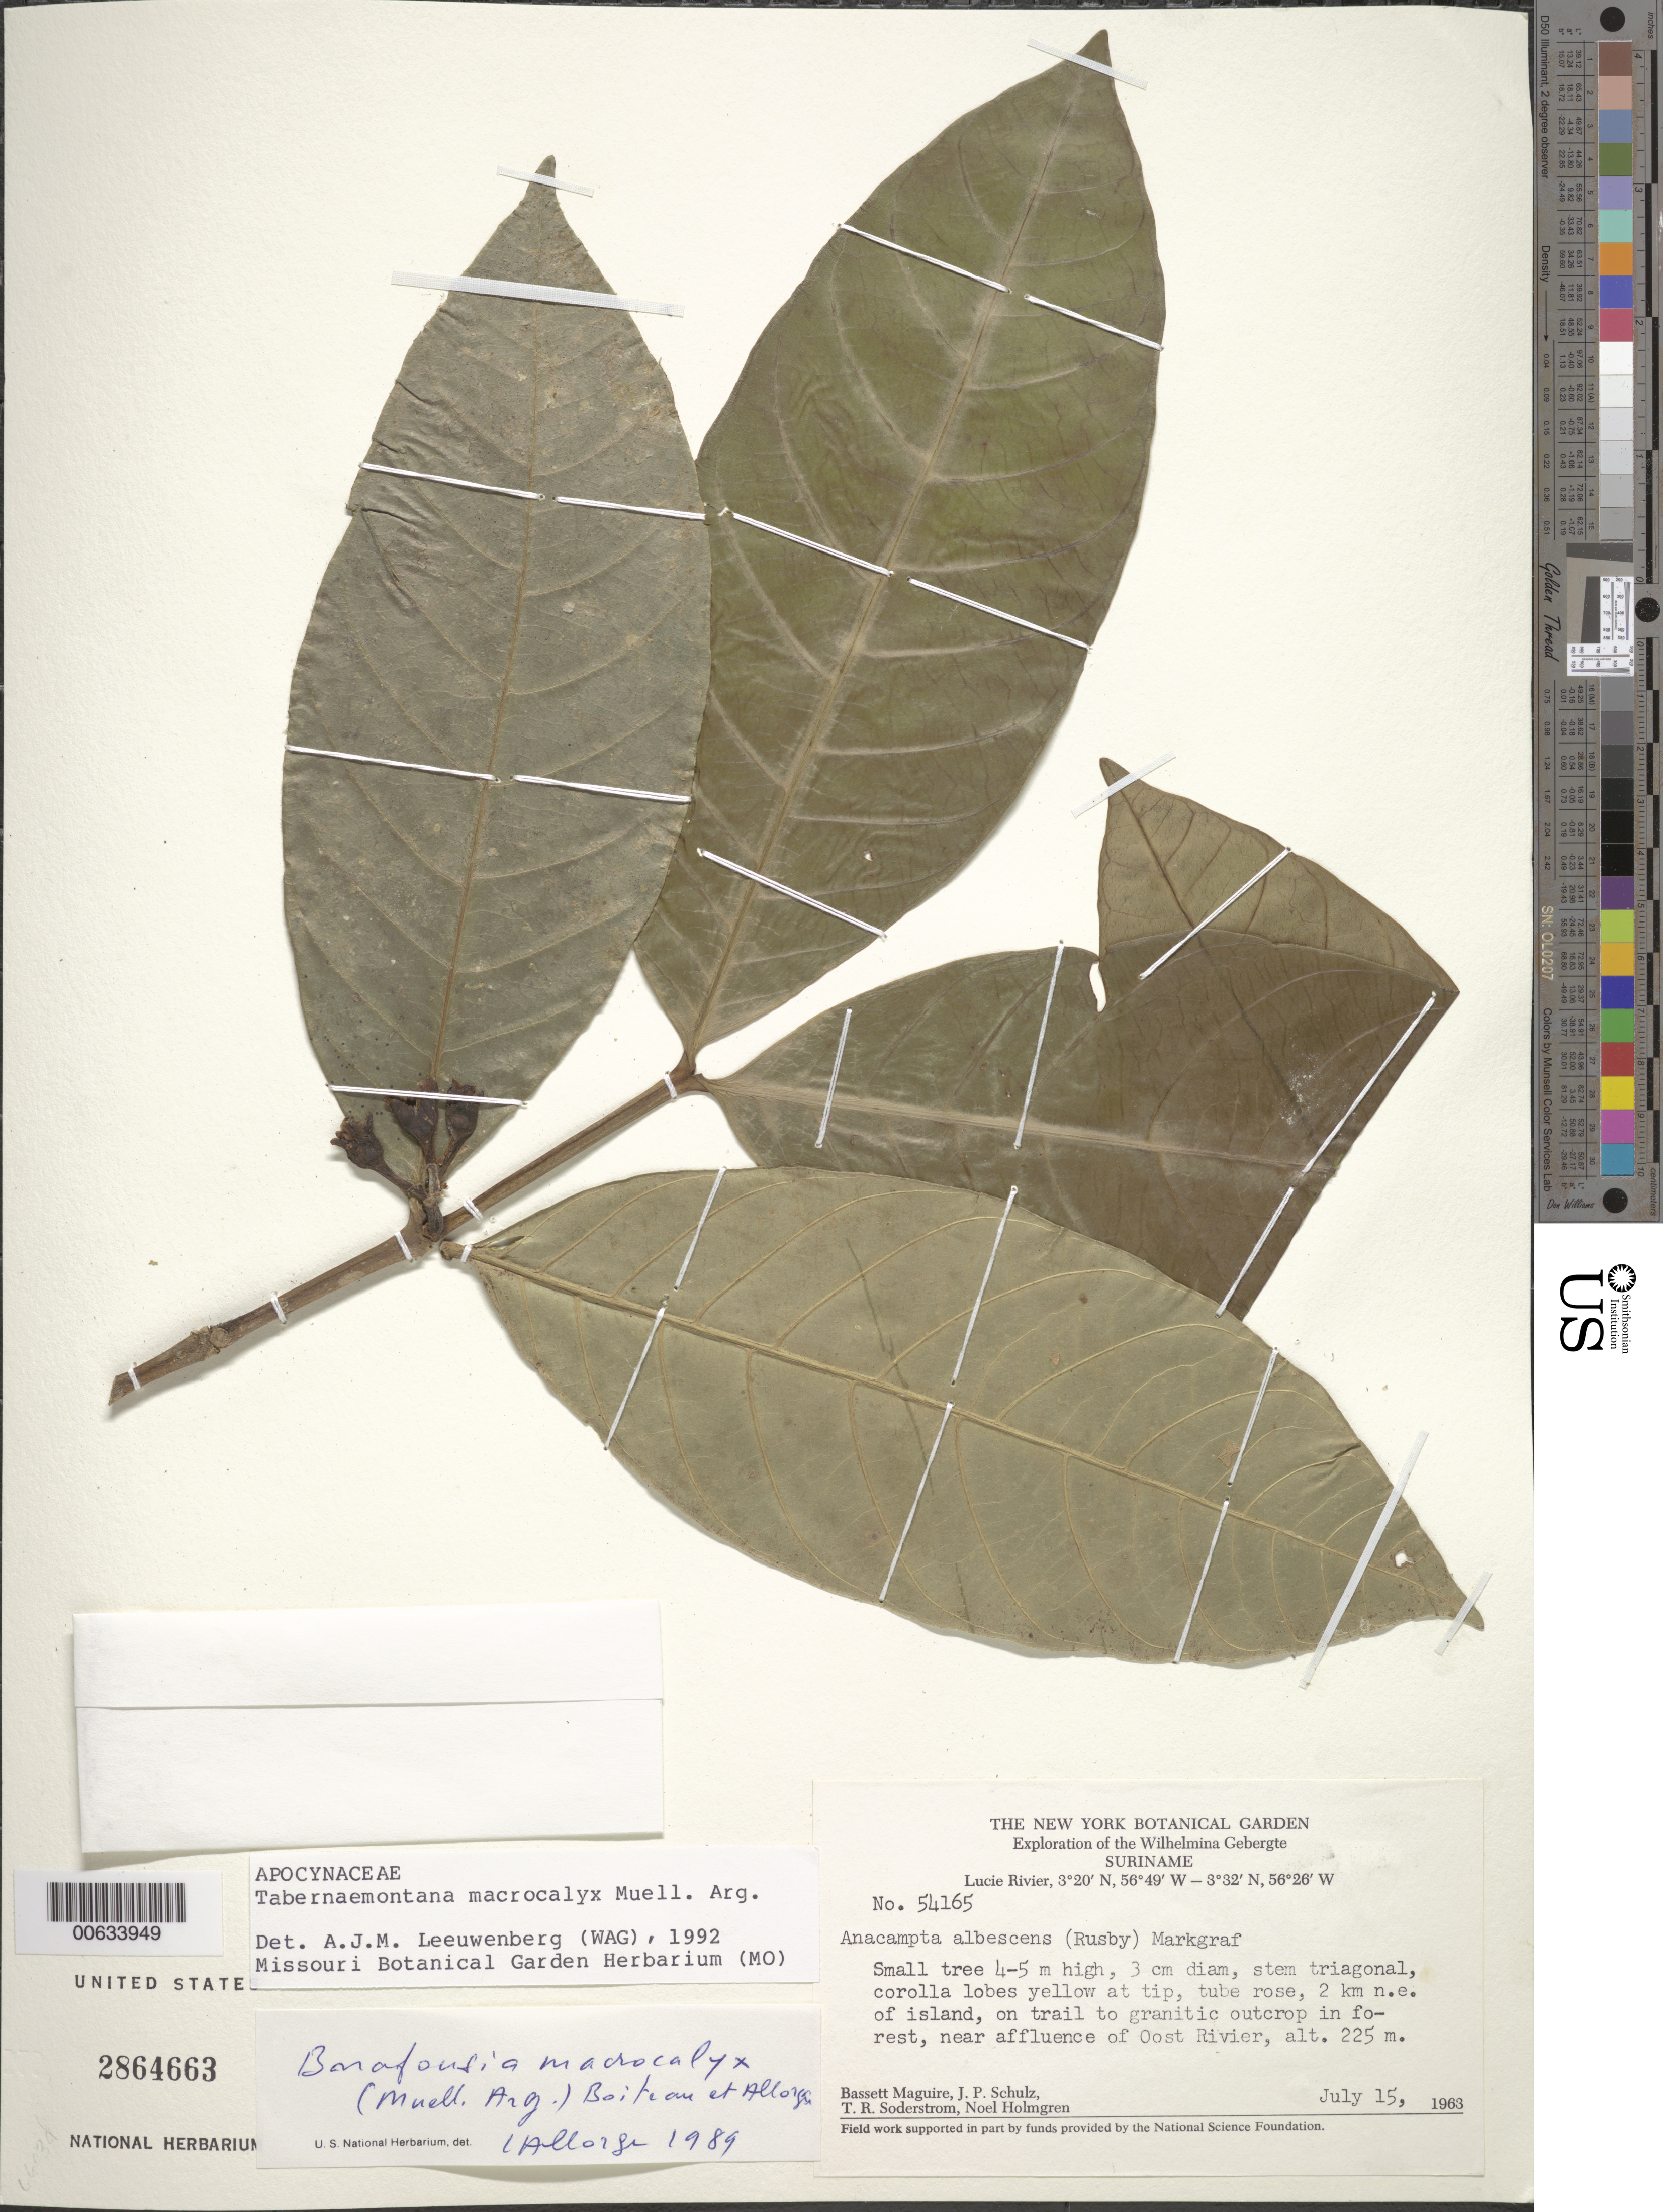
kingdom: Plantae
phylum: Tracheophyta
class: Magnoliopsida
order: Gentianales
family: Apocynaceae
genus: Tabernaemontana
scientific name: Tabernaemontana macrocalyx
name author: Müll. Arg.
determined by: Leeuwenberg, A. J. M.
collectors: B. Maguire, J. P. Schulz, T. R. Soderstrom & N. H. Holmgren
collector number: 54165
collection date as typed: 15-Jul-63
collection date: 1963-07-15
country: Suriname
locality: Lucie R., 2 km below confluence with Oost R., Wilhelmina Gebergte; 2 km NE of island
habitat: Trail to granitic outcrop in forest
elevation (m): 225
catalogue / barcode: US 2864663